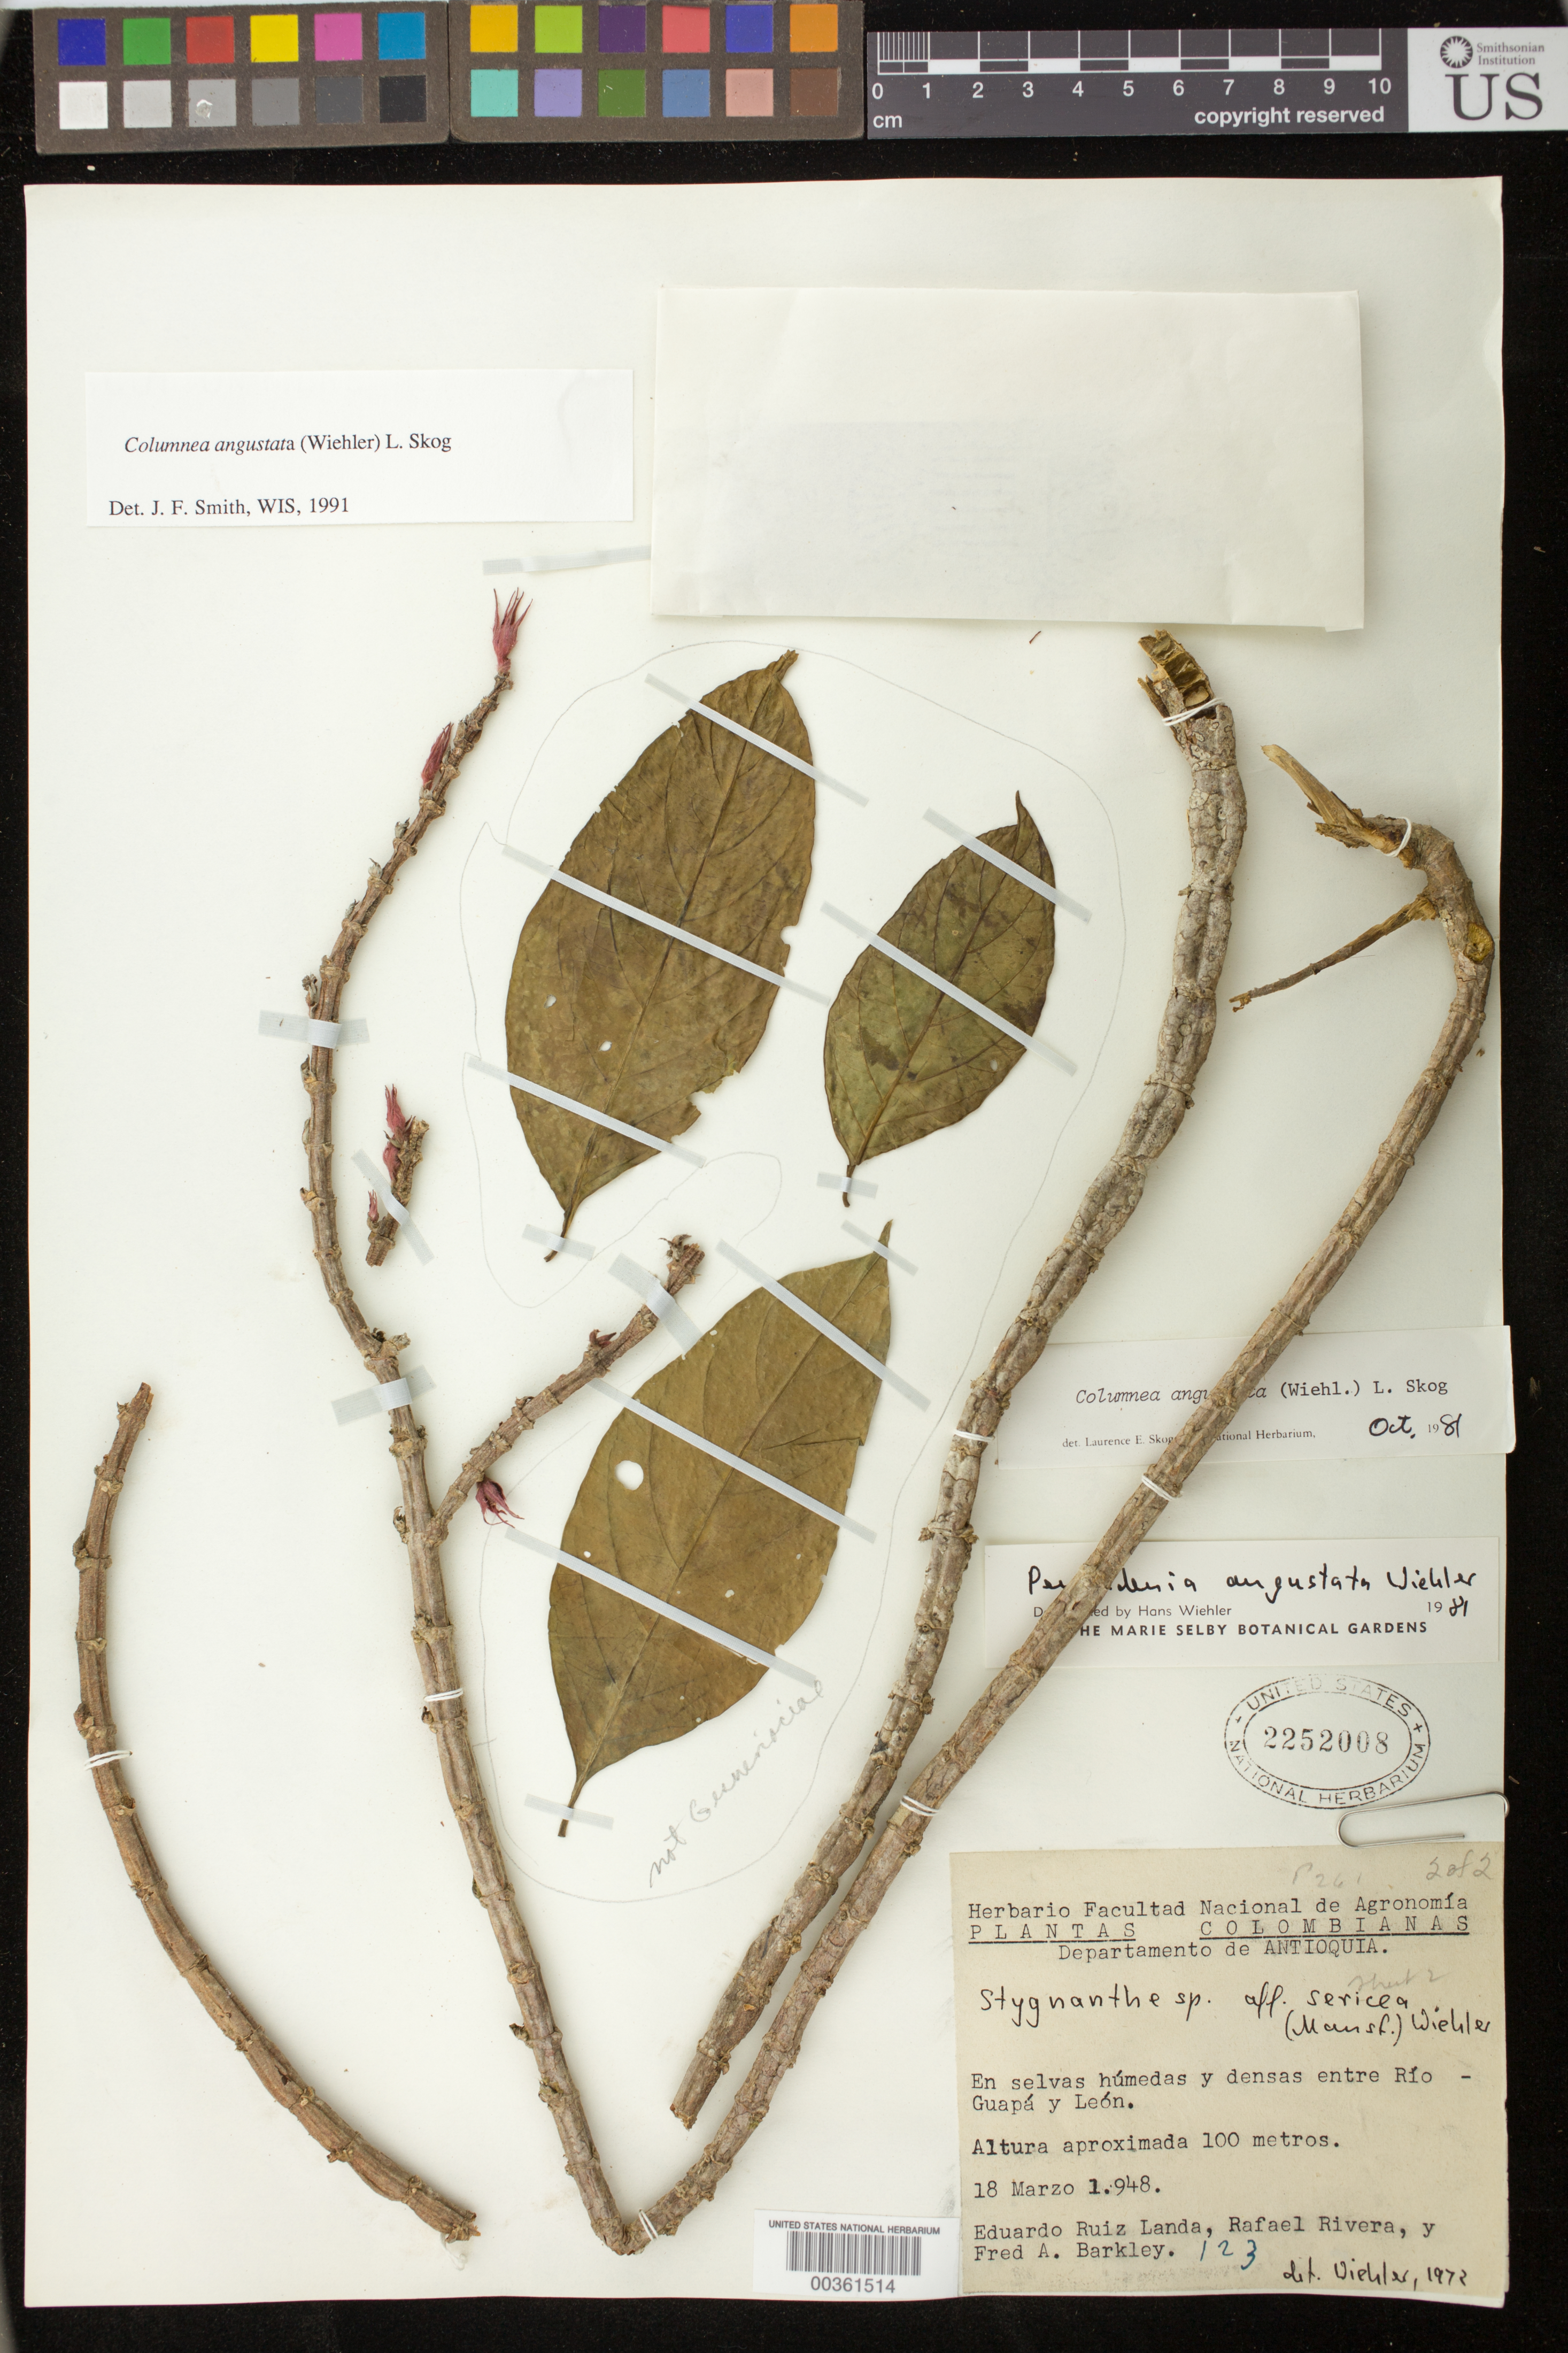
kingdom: Plantae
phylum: Tracheophyta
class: Magnoliopsida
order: Lamiales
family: Gesneriaceae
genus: Columnea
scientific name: Columnea angustata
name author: (Wiehler) L.E. Skog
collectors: E. Landa, R. Rivera & F. A. Barkley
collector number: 123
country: Colombia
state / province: Antioquia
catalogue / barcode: US 2252008